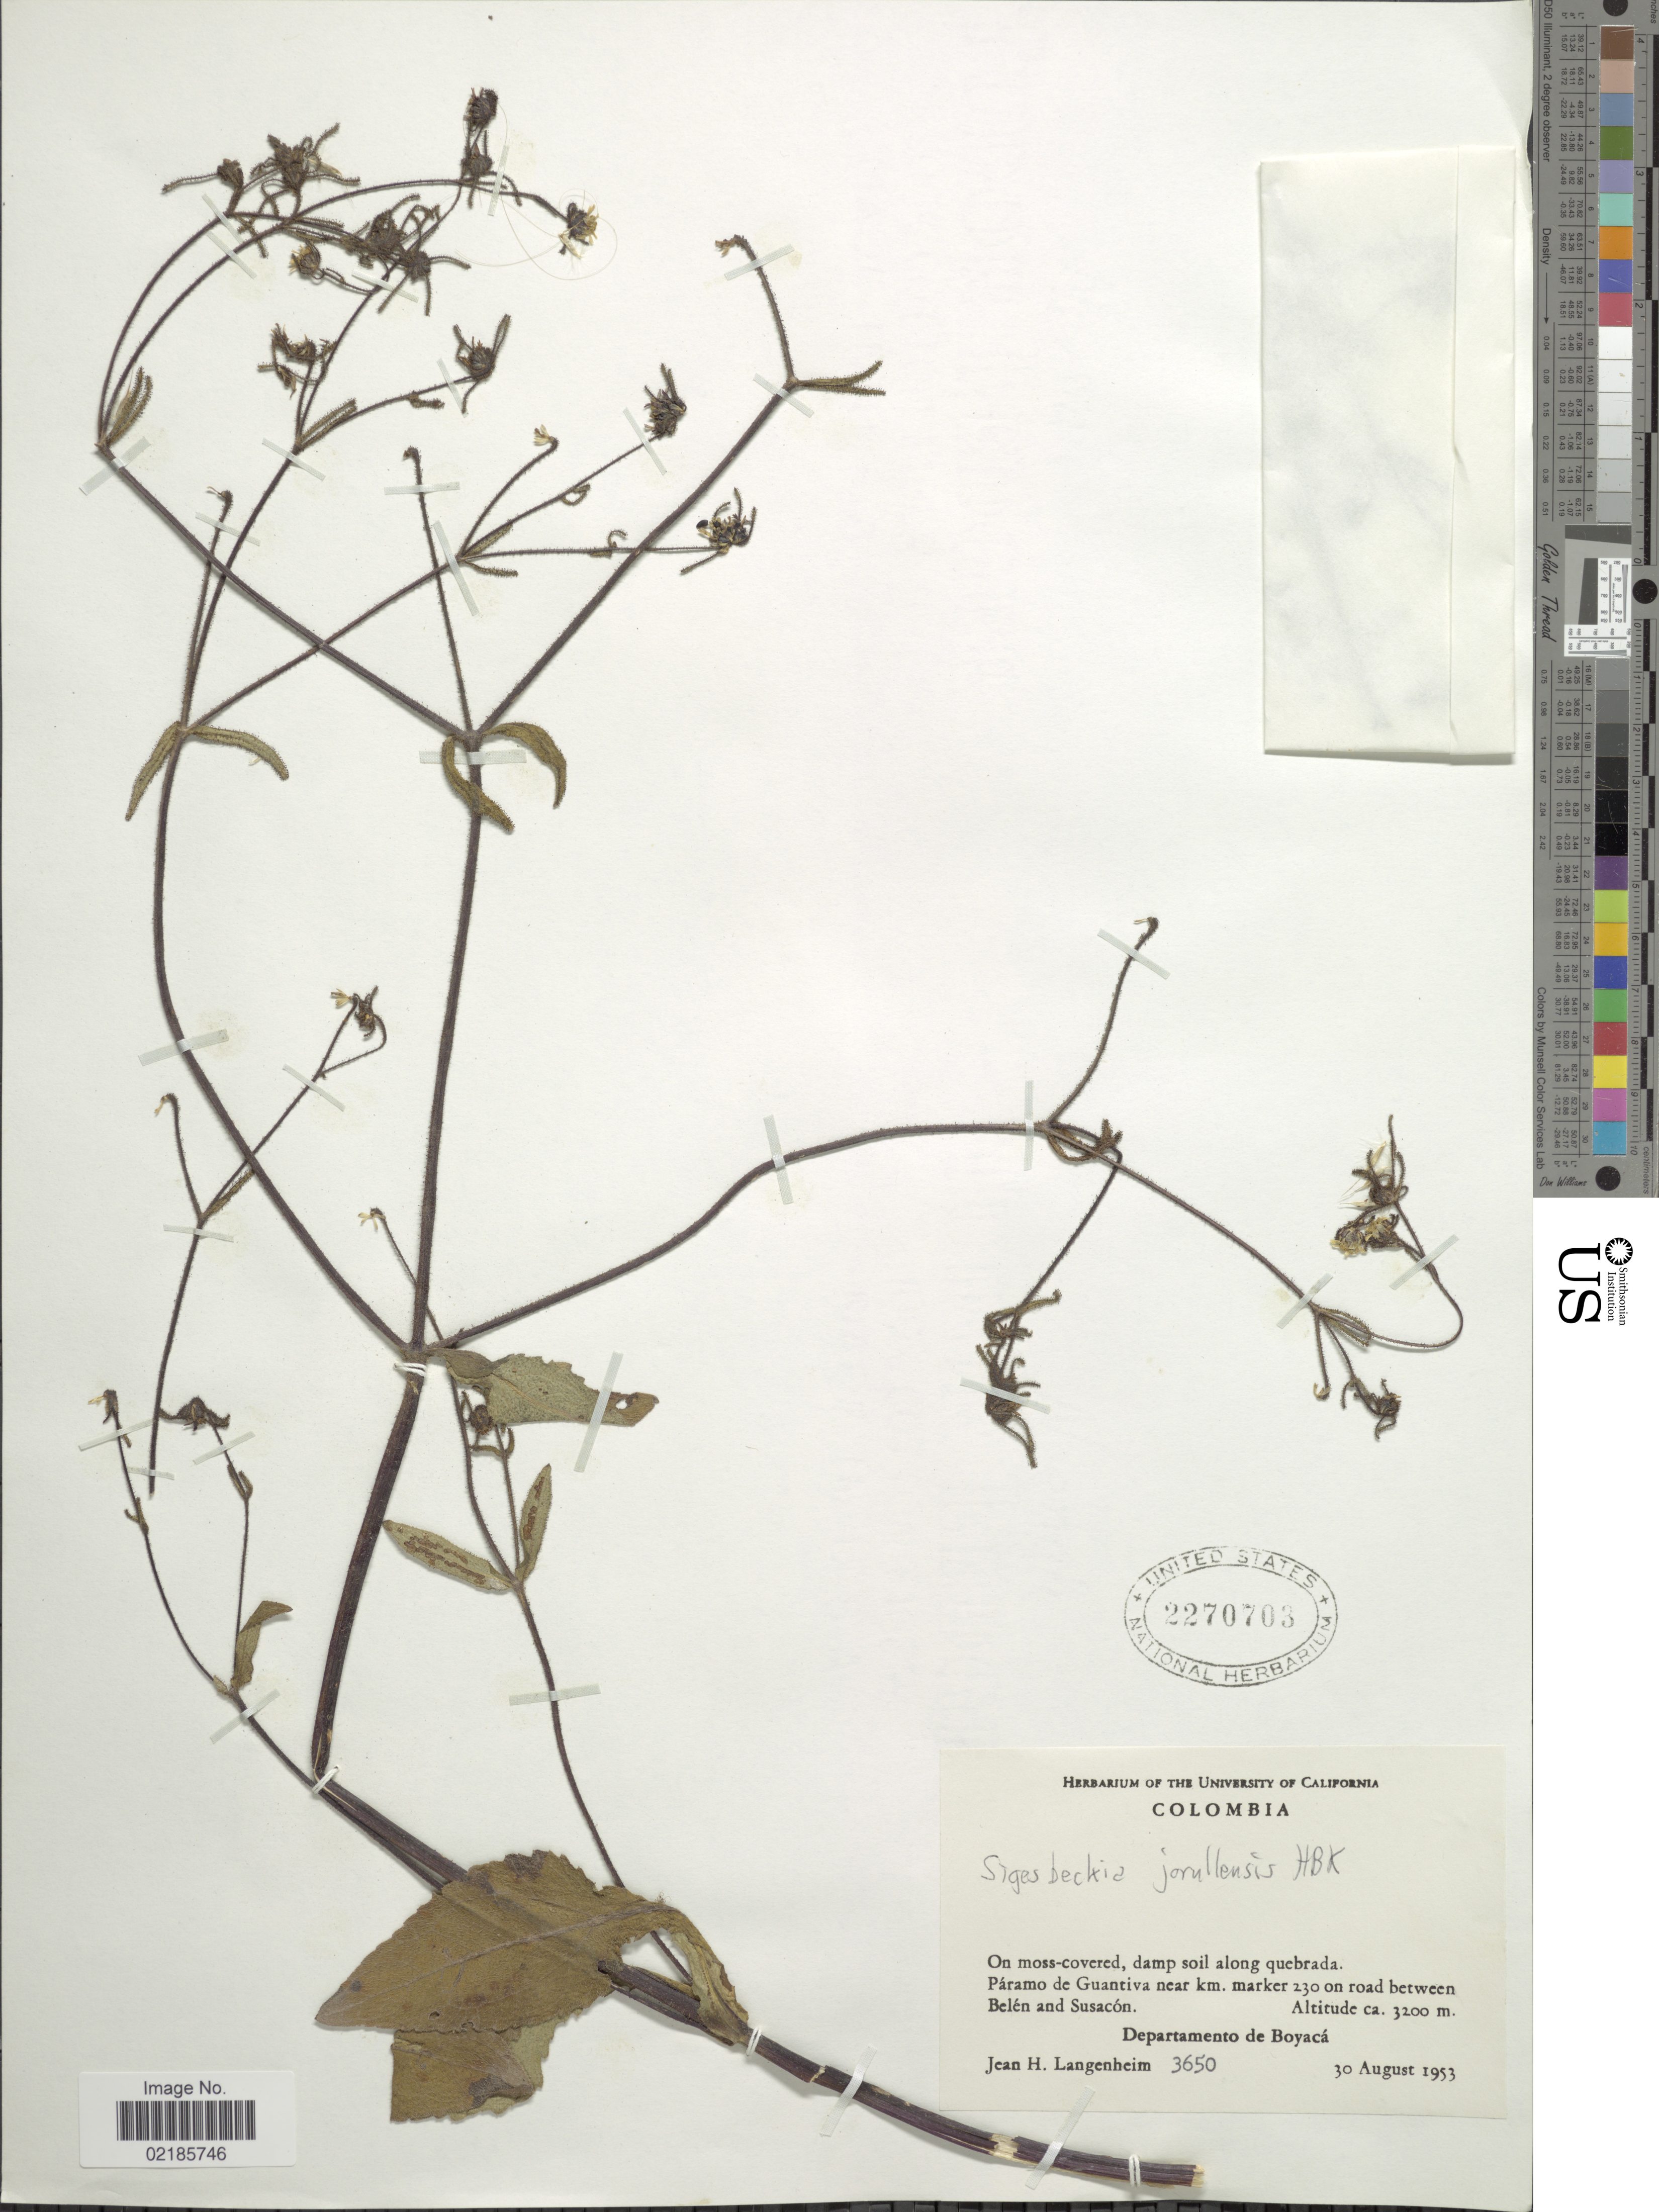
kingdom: Plantae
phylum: Tracheophyta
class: Magnoliopsida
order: Asterales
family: Asteraceae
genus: Sigesbeckia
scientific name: Sigesbeckia jorullensis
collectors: J. H. Langenheim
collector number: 3650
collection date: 1953-08-30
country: Colombia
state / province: Boyacá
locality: On moss-covered, damp soil along quebrada, Páramo de Guantiva near km. marker 230 on road between Belén and Susacón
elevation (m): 3200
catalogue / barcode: US 2270703